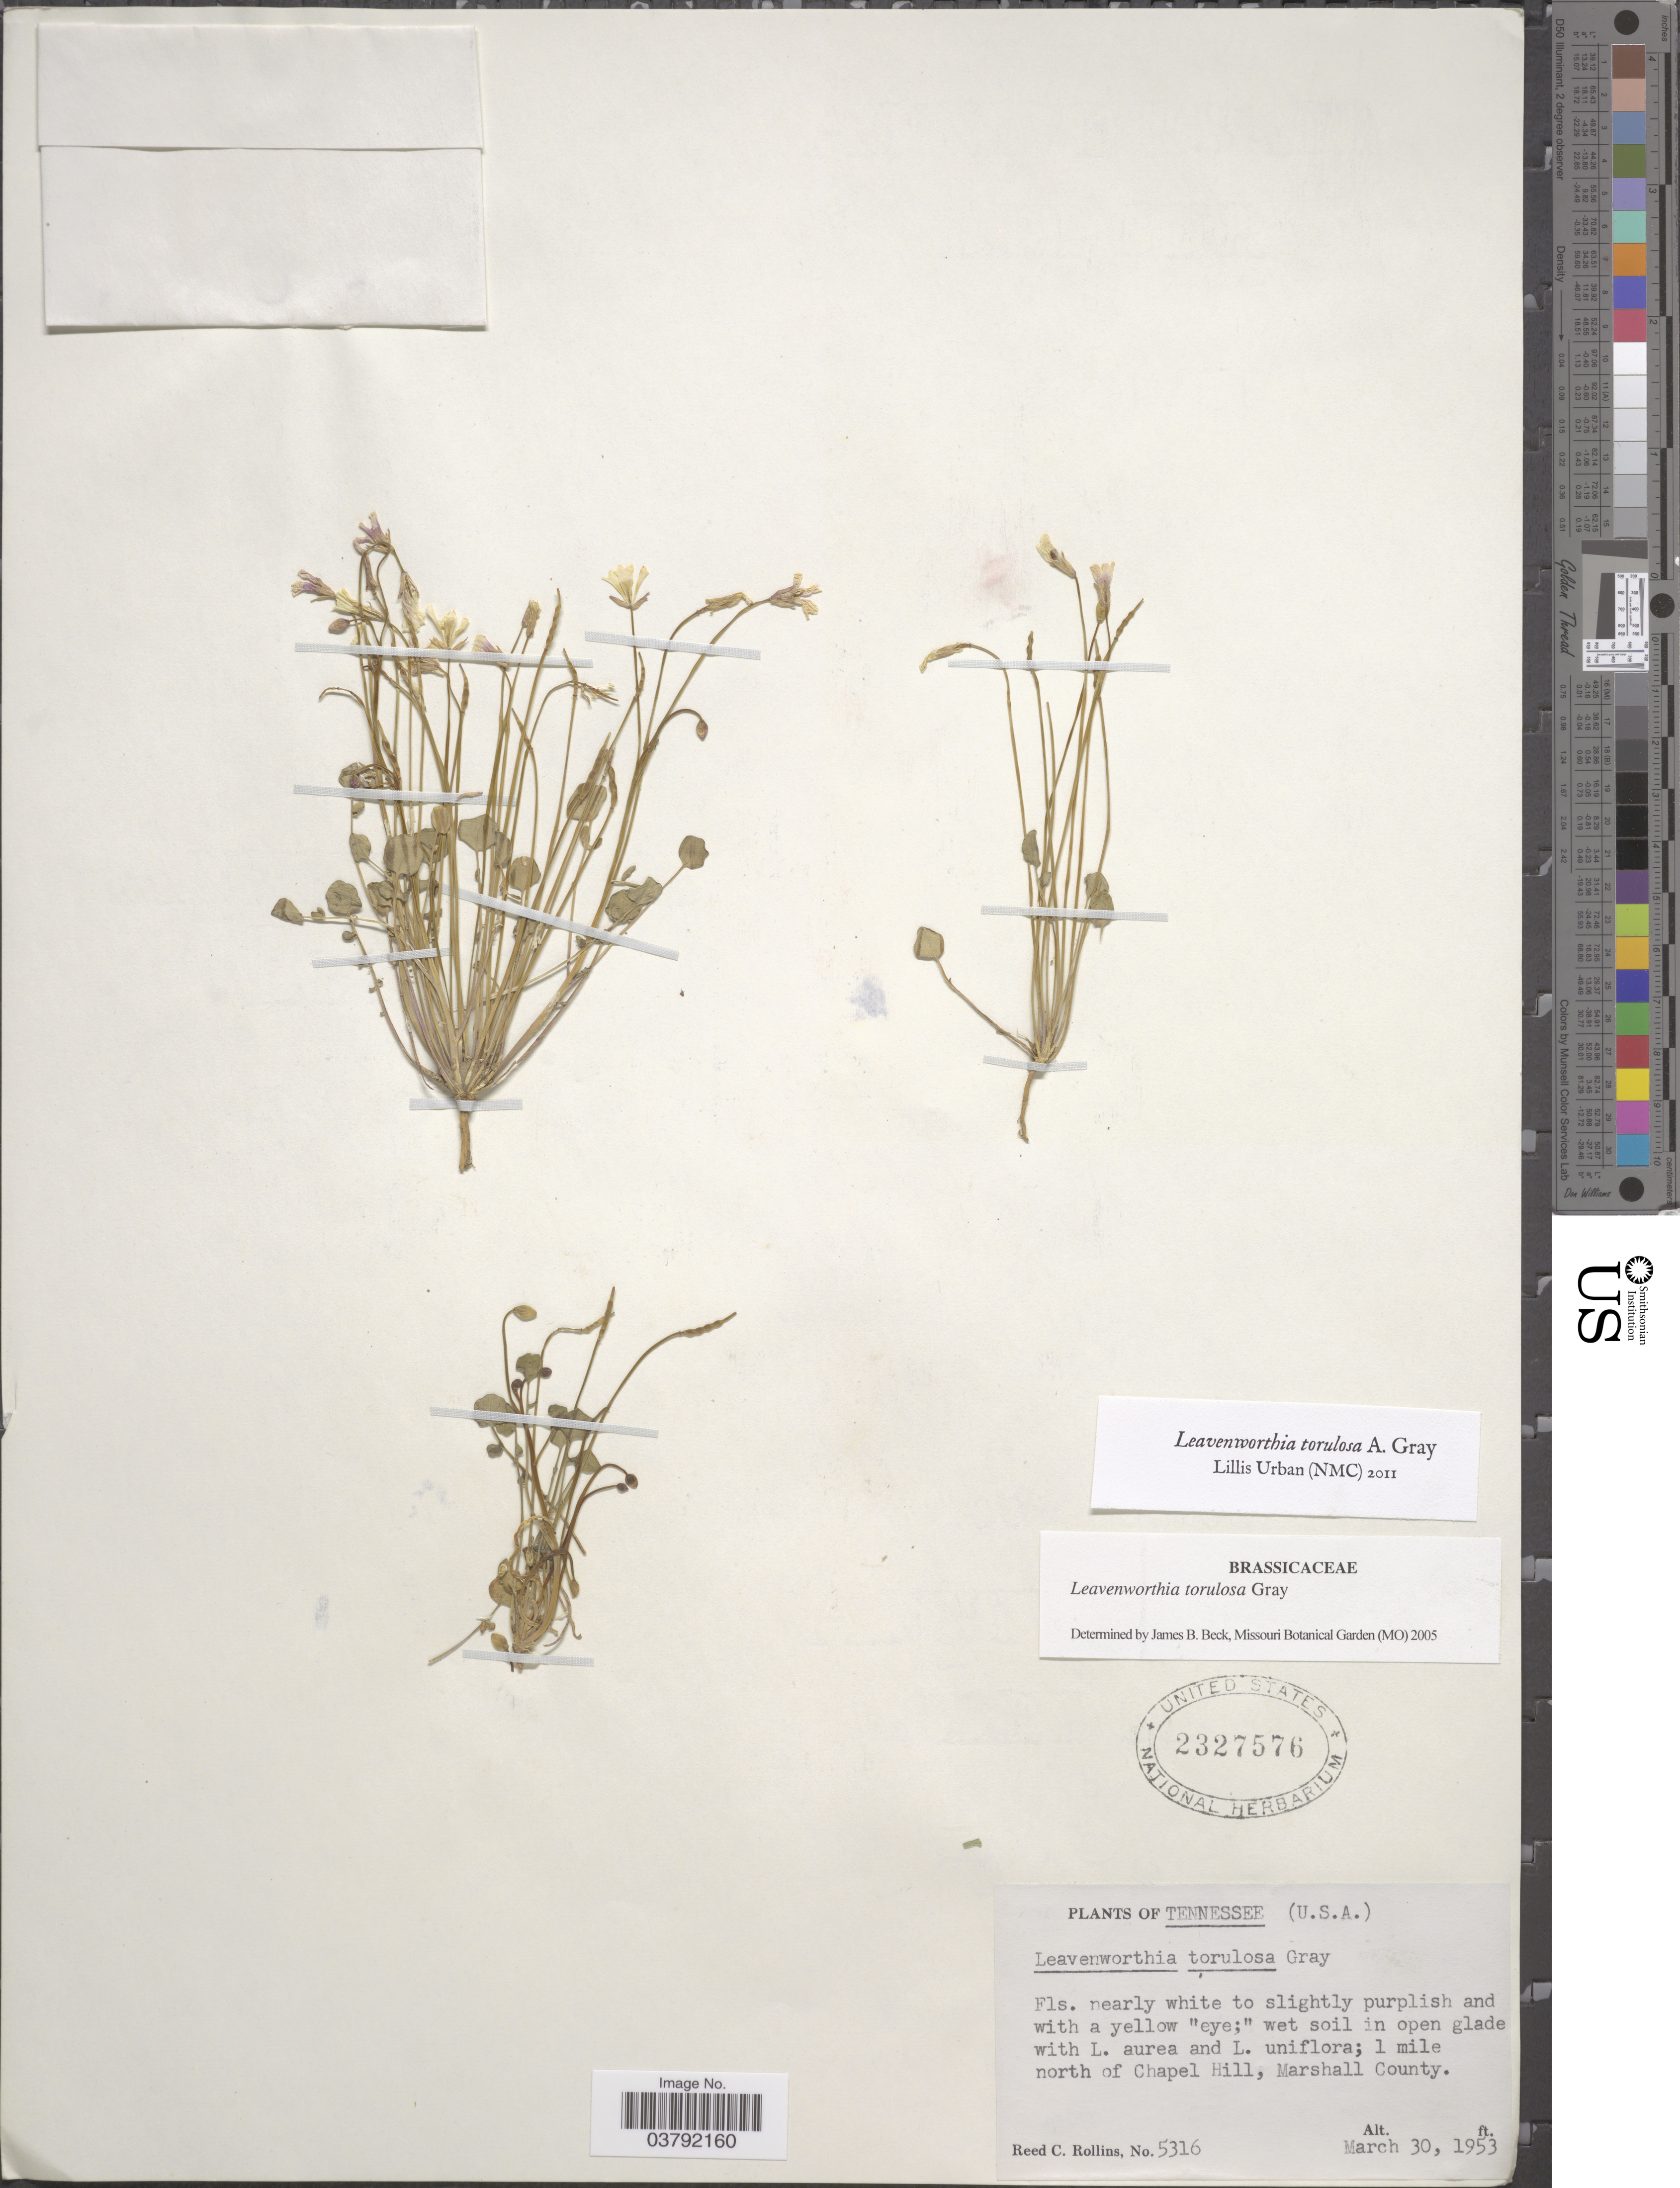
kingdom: Plantae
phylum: Tracheophyta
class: Magnoliopsida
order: Brassicales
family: Brassicaceae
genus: Leavenworthia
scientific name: Leavenworthia torulosa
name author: A. Gray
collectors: R. C. Rollins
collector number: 5316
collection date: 1953-03-30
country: United States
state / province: Tennessee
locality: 1 mile north of Chapel Hill, Marshall County.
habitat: wet soil in open glade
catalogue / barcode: US 2327576